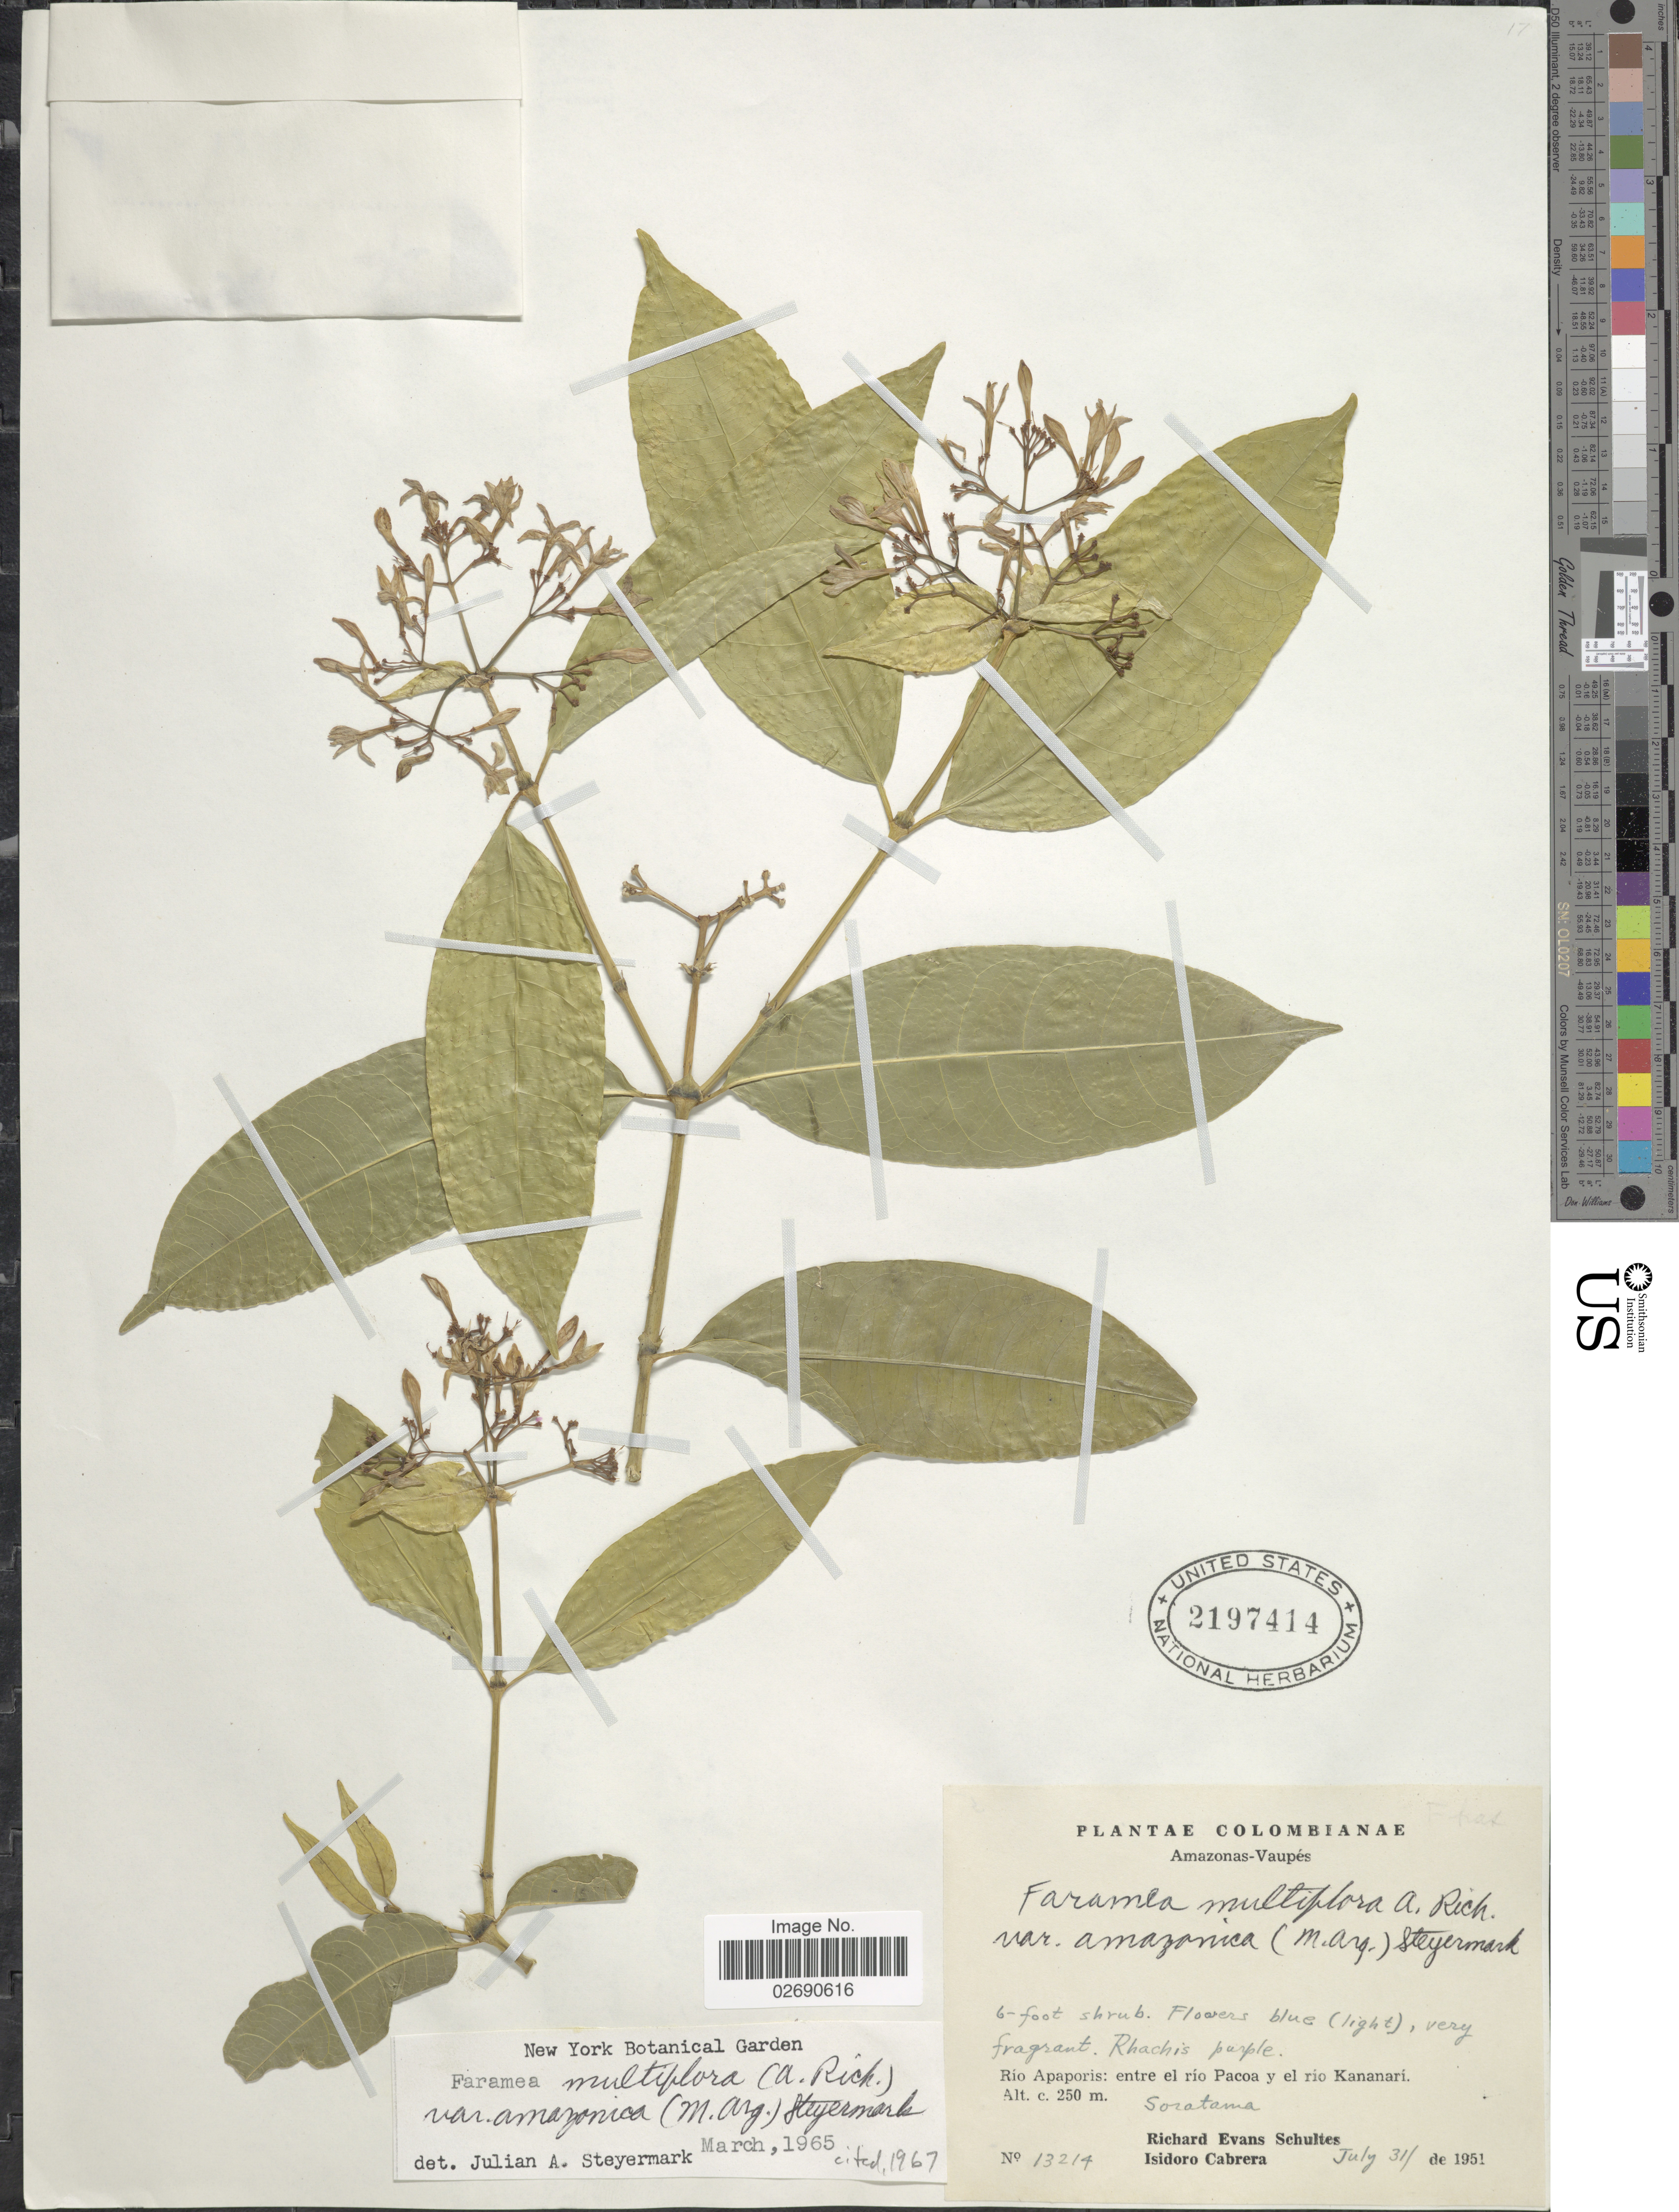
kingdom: Plantae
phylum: Tracheophyta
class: Magnoliopsida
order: Gentianales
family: Rubiaceae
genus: Faramea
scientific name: Faramea multiflora var. amazonica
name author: (Müll. Arg.) Steyerm.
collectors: R. E. Schultes & I. Cabrera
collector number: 13214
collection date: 1951-07-31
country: Colombia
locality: Amazonas-Vaupés, Río Apaporis: entre el río Pacoa y el río Kananarí, Soratama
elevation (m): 250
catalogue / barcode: US 2197414